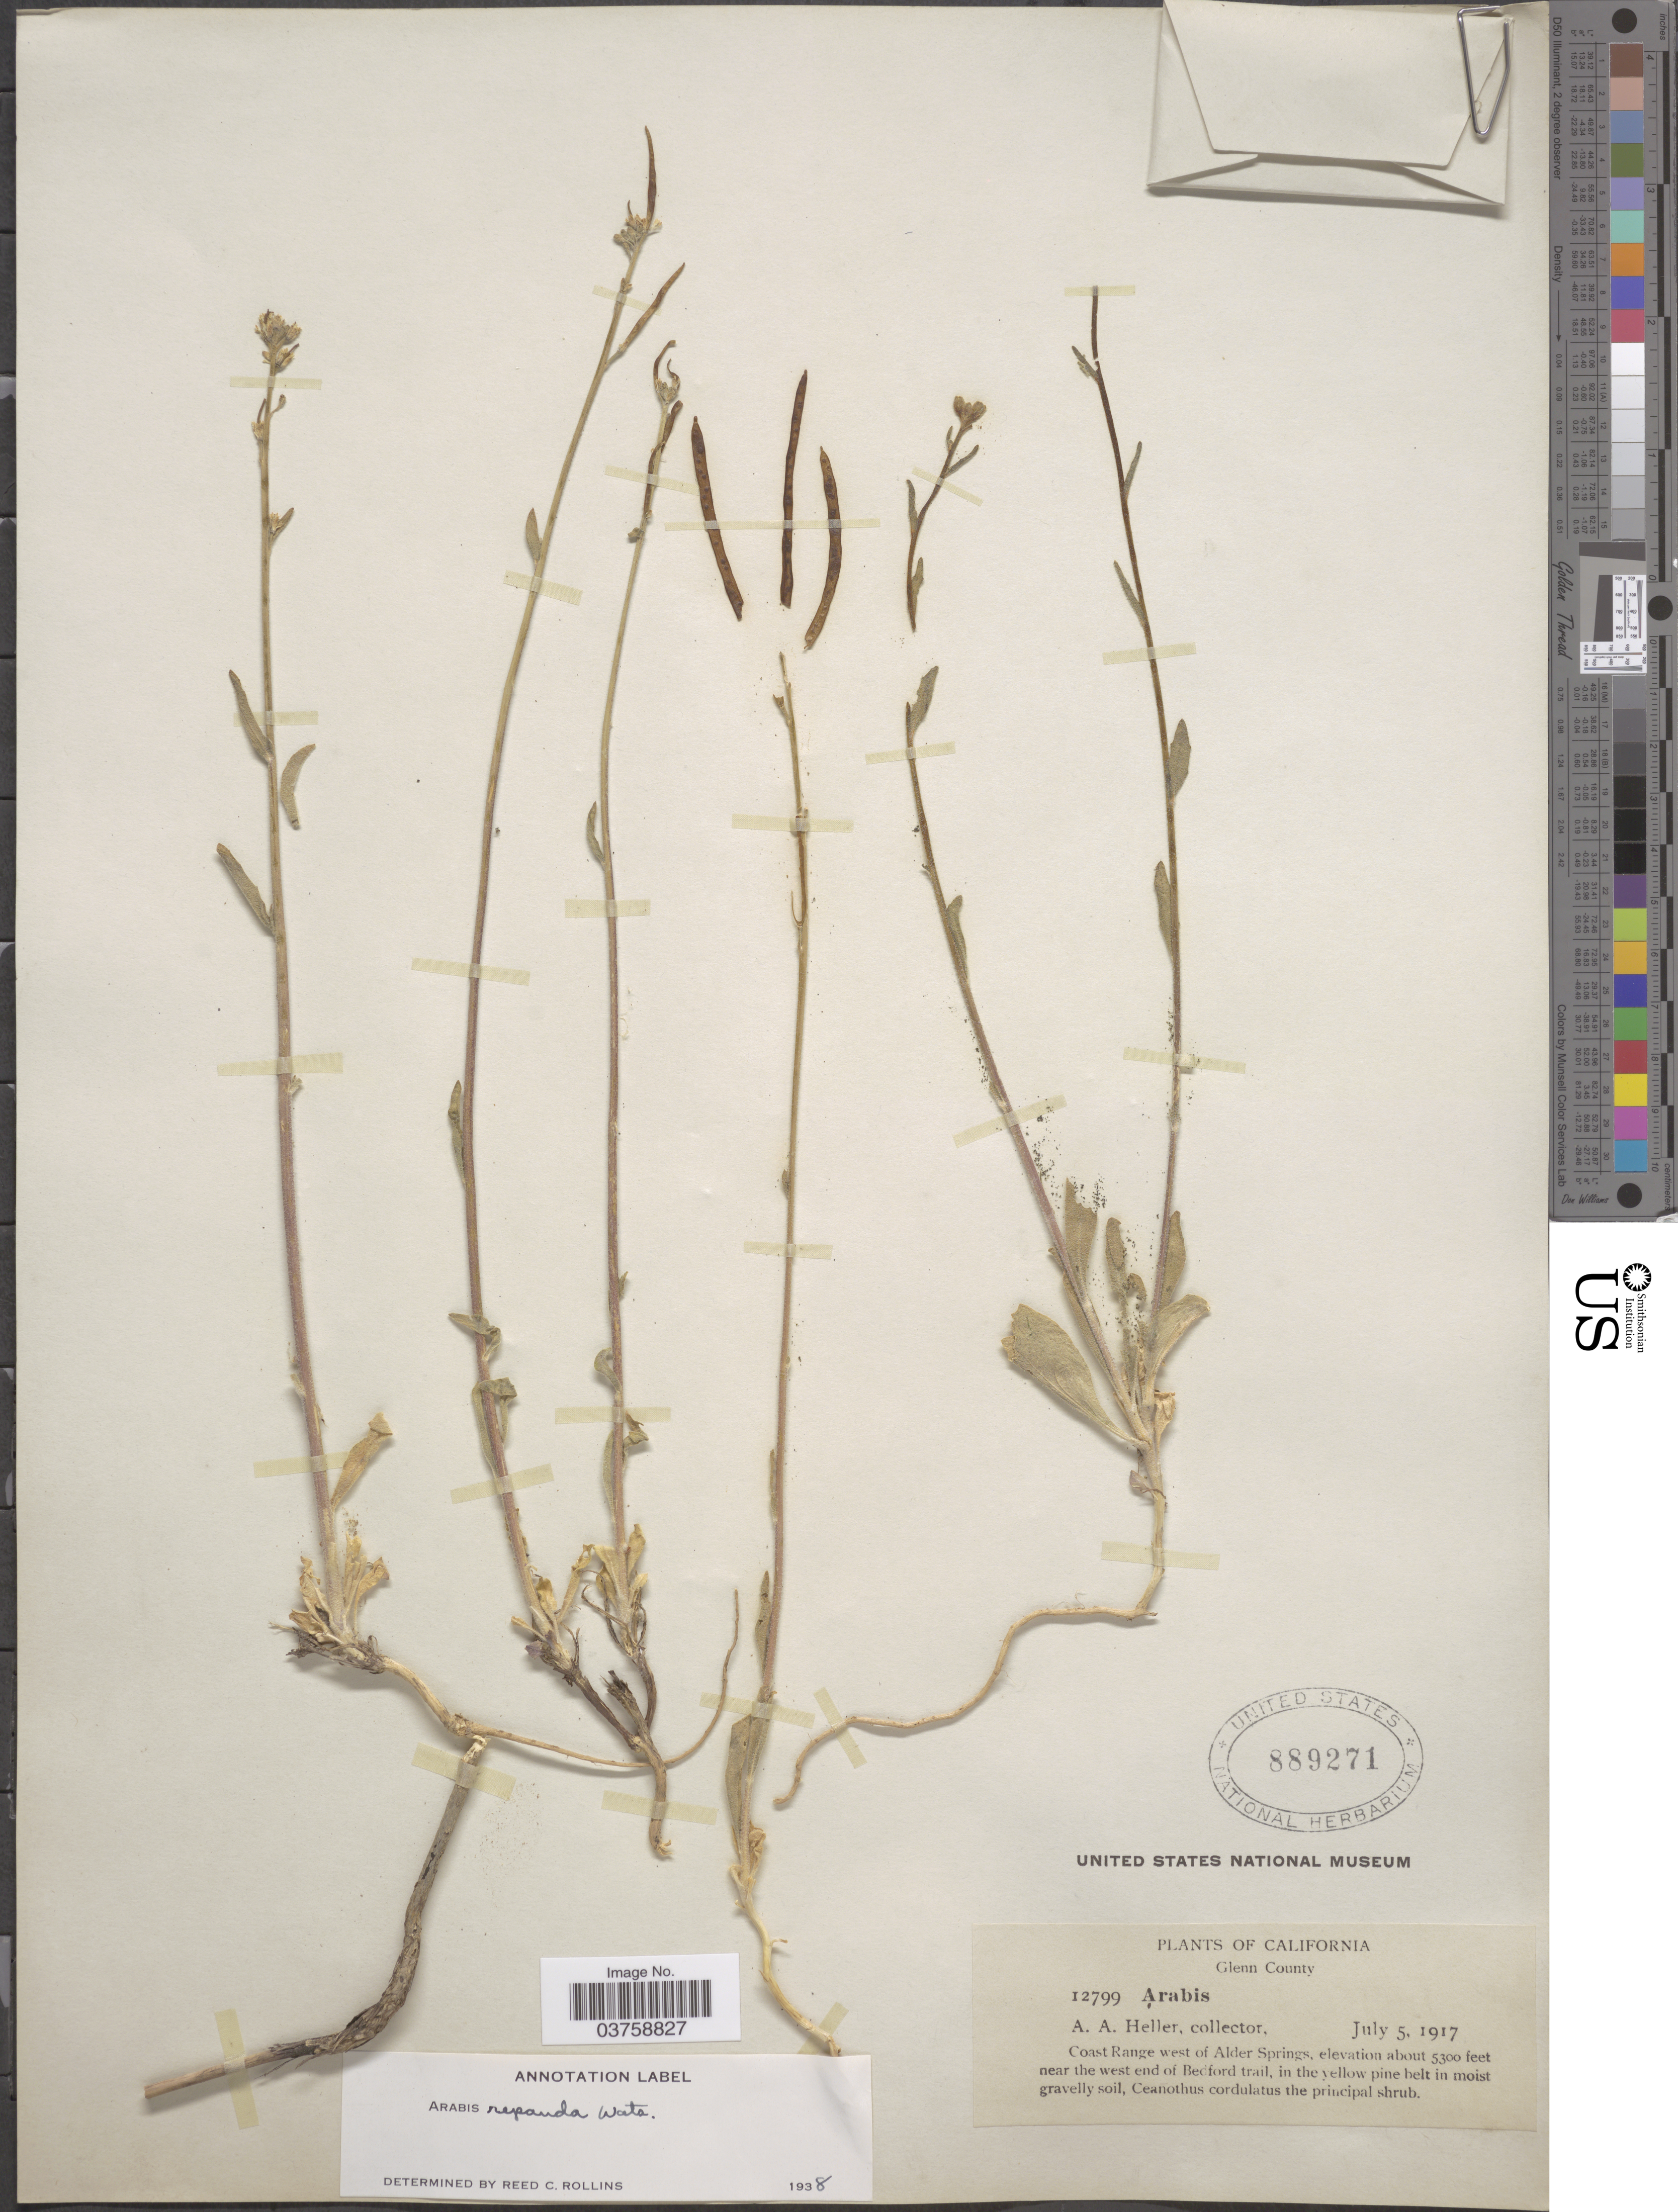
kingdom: Plantae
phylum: Tracheophyta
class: Magnoliopsida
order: Brassicales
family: Brassicaceae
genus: Arabis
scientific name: Arabis repanda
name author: S. Watson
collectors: A. A. Heller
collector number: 12799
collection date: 1917-07-05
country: United States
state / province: California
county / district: Glenn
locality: Glenn County. Coast Range west of Alder Springs, near the west end of Bedford trail.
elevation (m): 1615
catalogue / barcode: US 889271